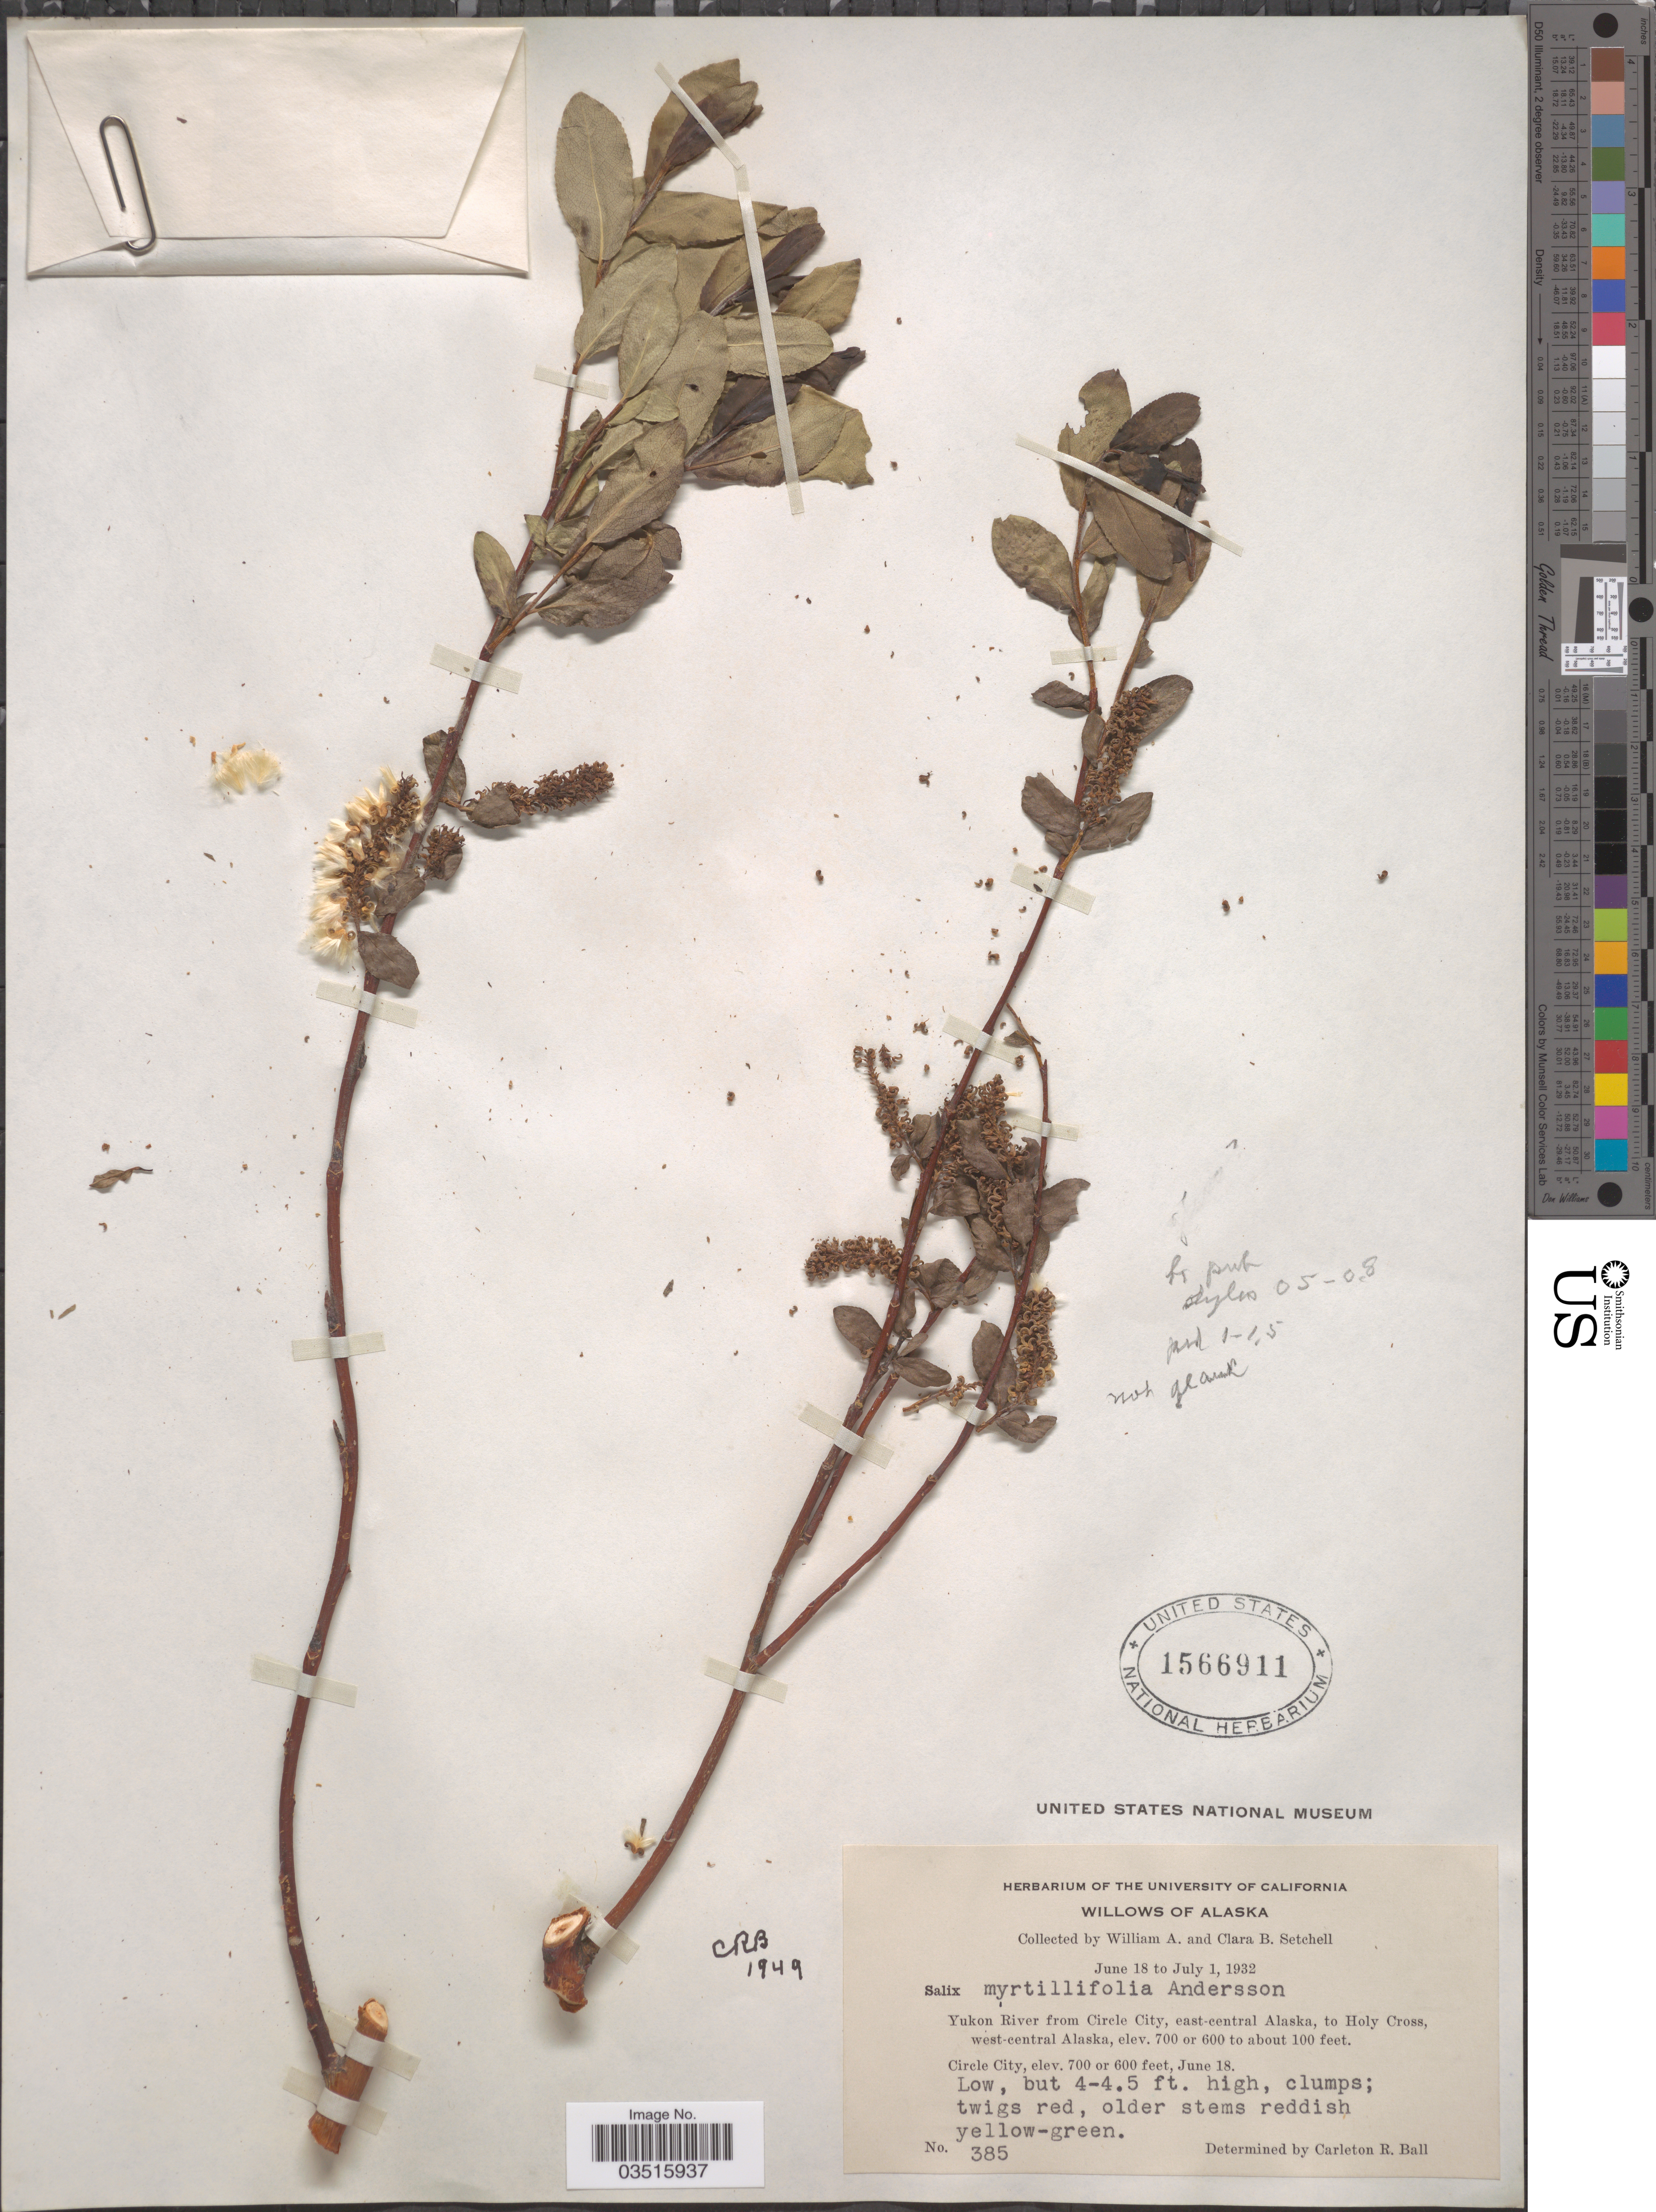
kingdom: Plantae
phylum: Tracheophyta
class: Magnoliopsida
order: Malpighiales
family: Salicaceae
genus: Salix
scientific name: Salix myrtillifolia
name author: Andersson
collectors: W. Setchell & C. B. Setchell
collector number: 385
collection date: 1932-06-18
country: United States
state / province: Alaska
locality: Yukon River from Circle City, east-central Alaska, to Holy Cross, west-central Alaska. Circle City.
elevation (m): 30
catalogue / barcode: US 1566911